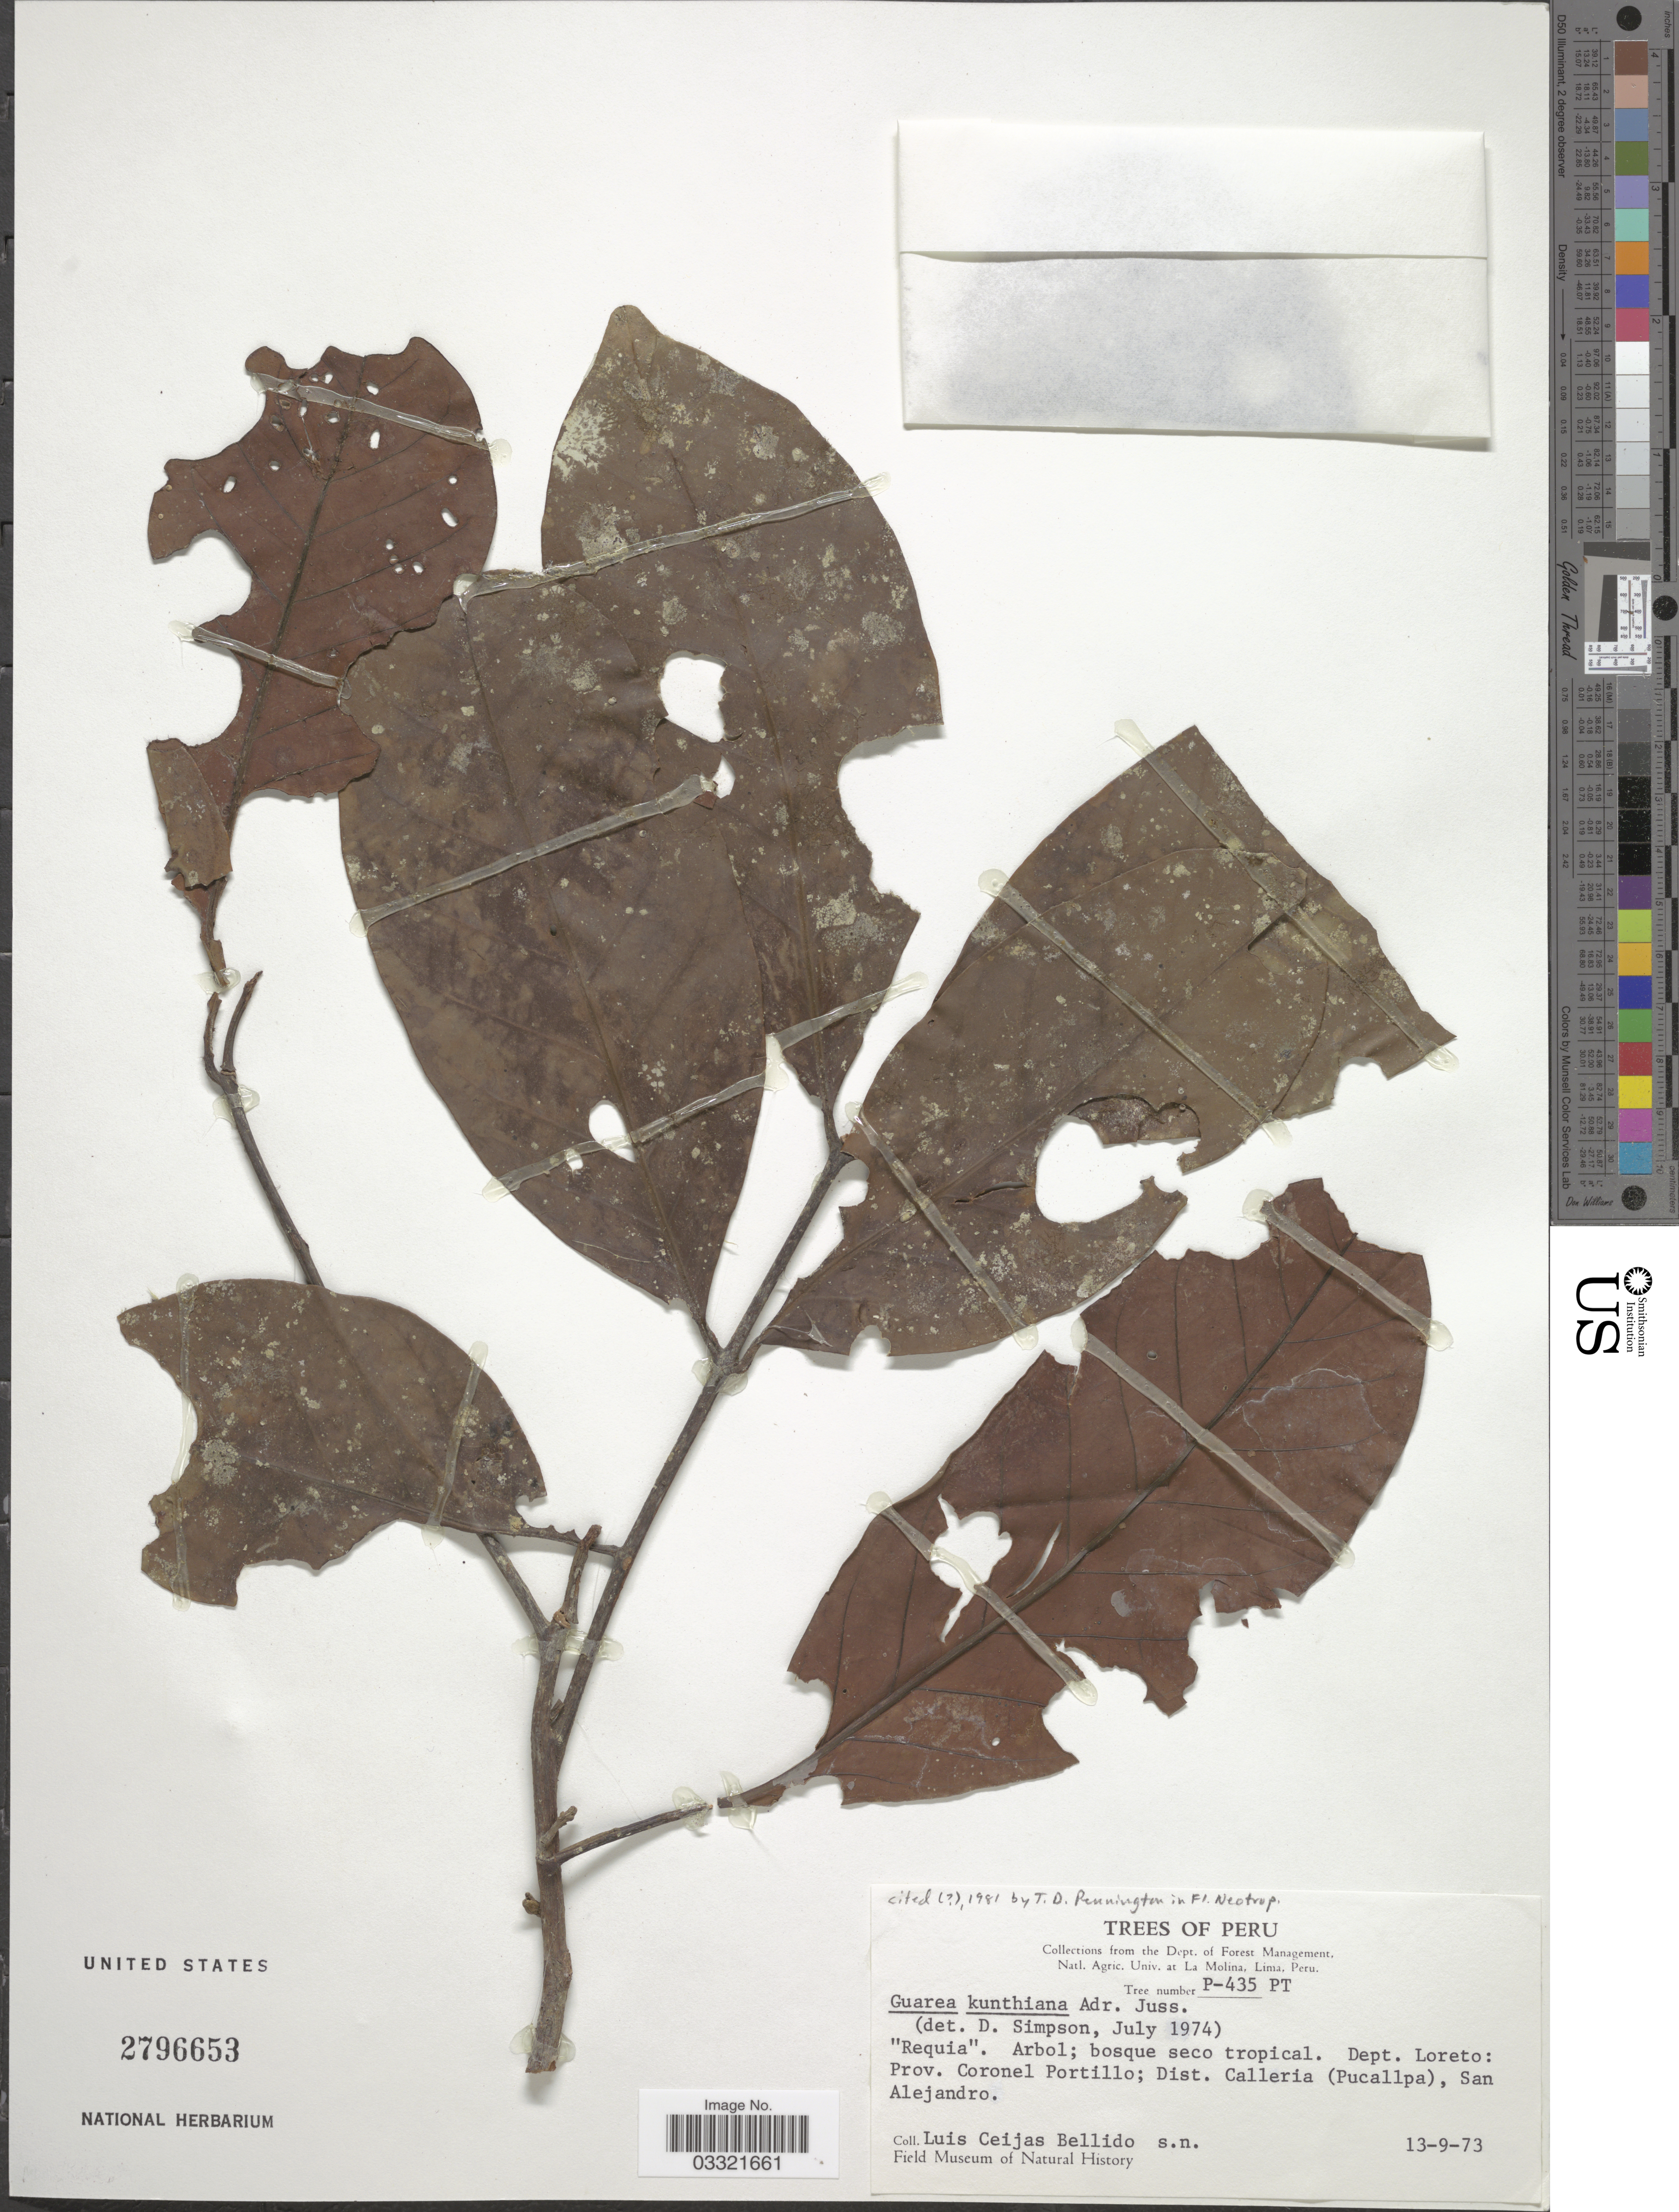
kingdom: Plantae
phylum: Tracheophyta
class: Magnoliopsida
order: Sapindales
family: Meliaceae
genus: Guarea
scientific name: Guarea kunthiana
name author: A. Juss.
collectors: L. Bellido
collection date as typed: Transcribed d/m/y: 13/9/73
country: Peru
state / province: Loreto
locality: Dept. Loreto: Prov. Coronel Portillo; Dist. Calleria (Pucallpa), San Alejandro.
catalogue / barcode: US 2796653